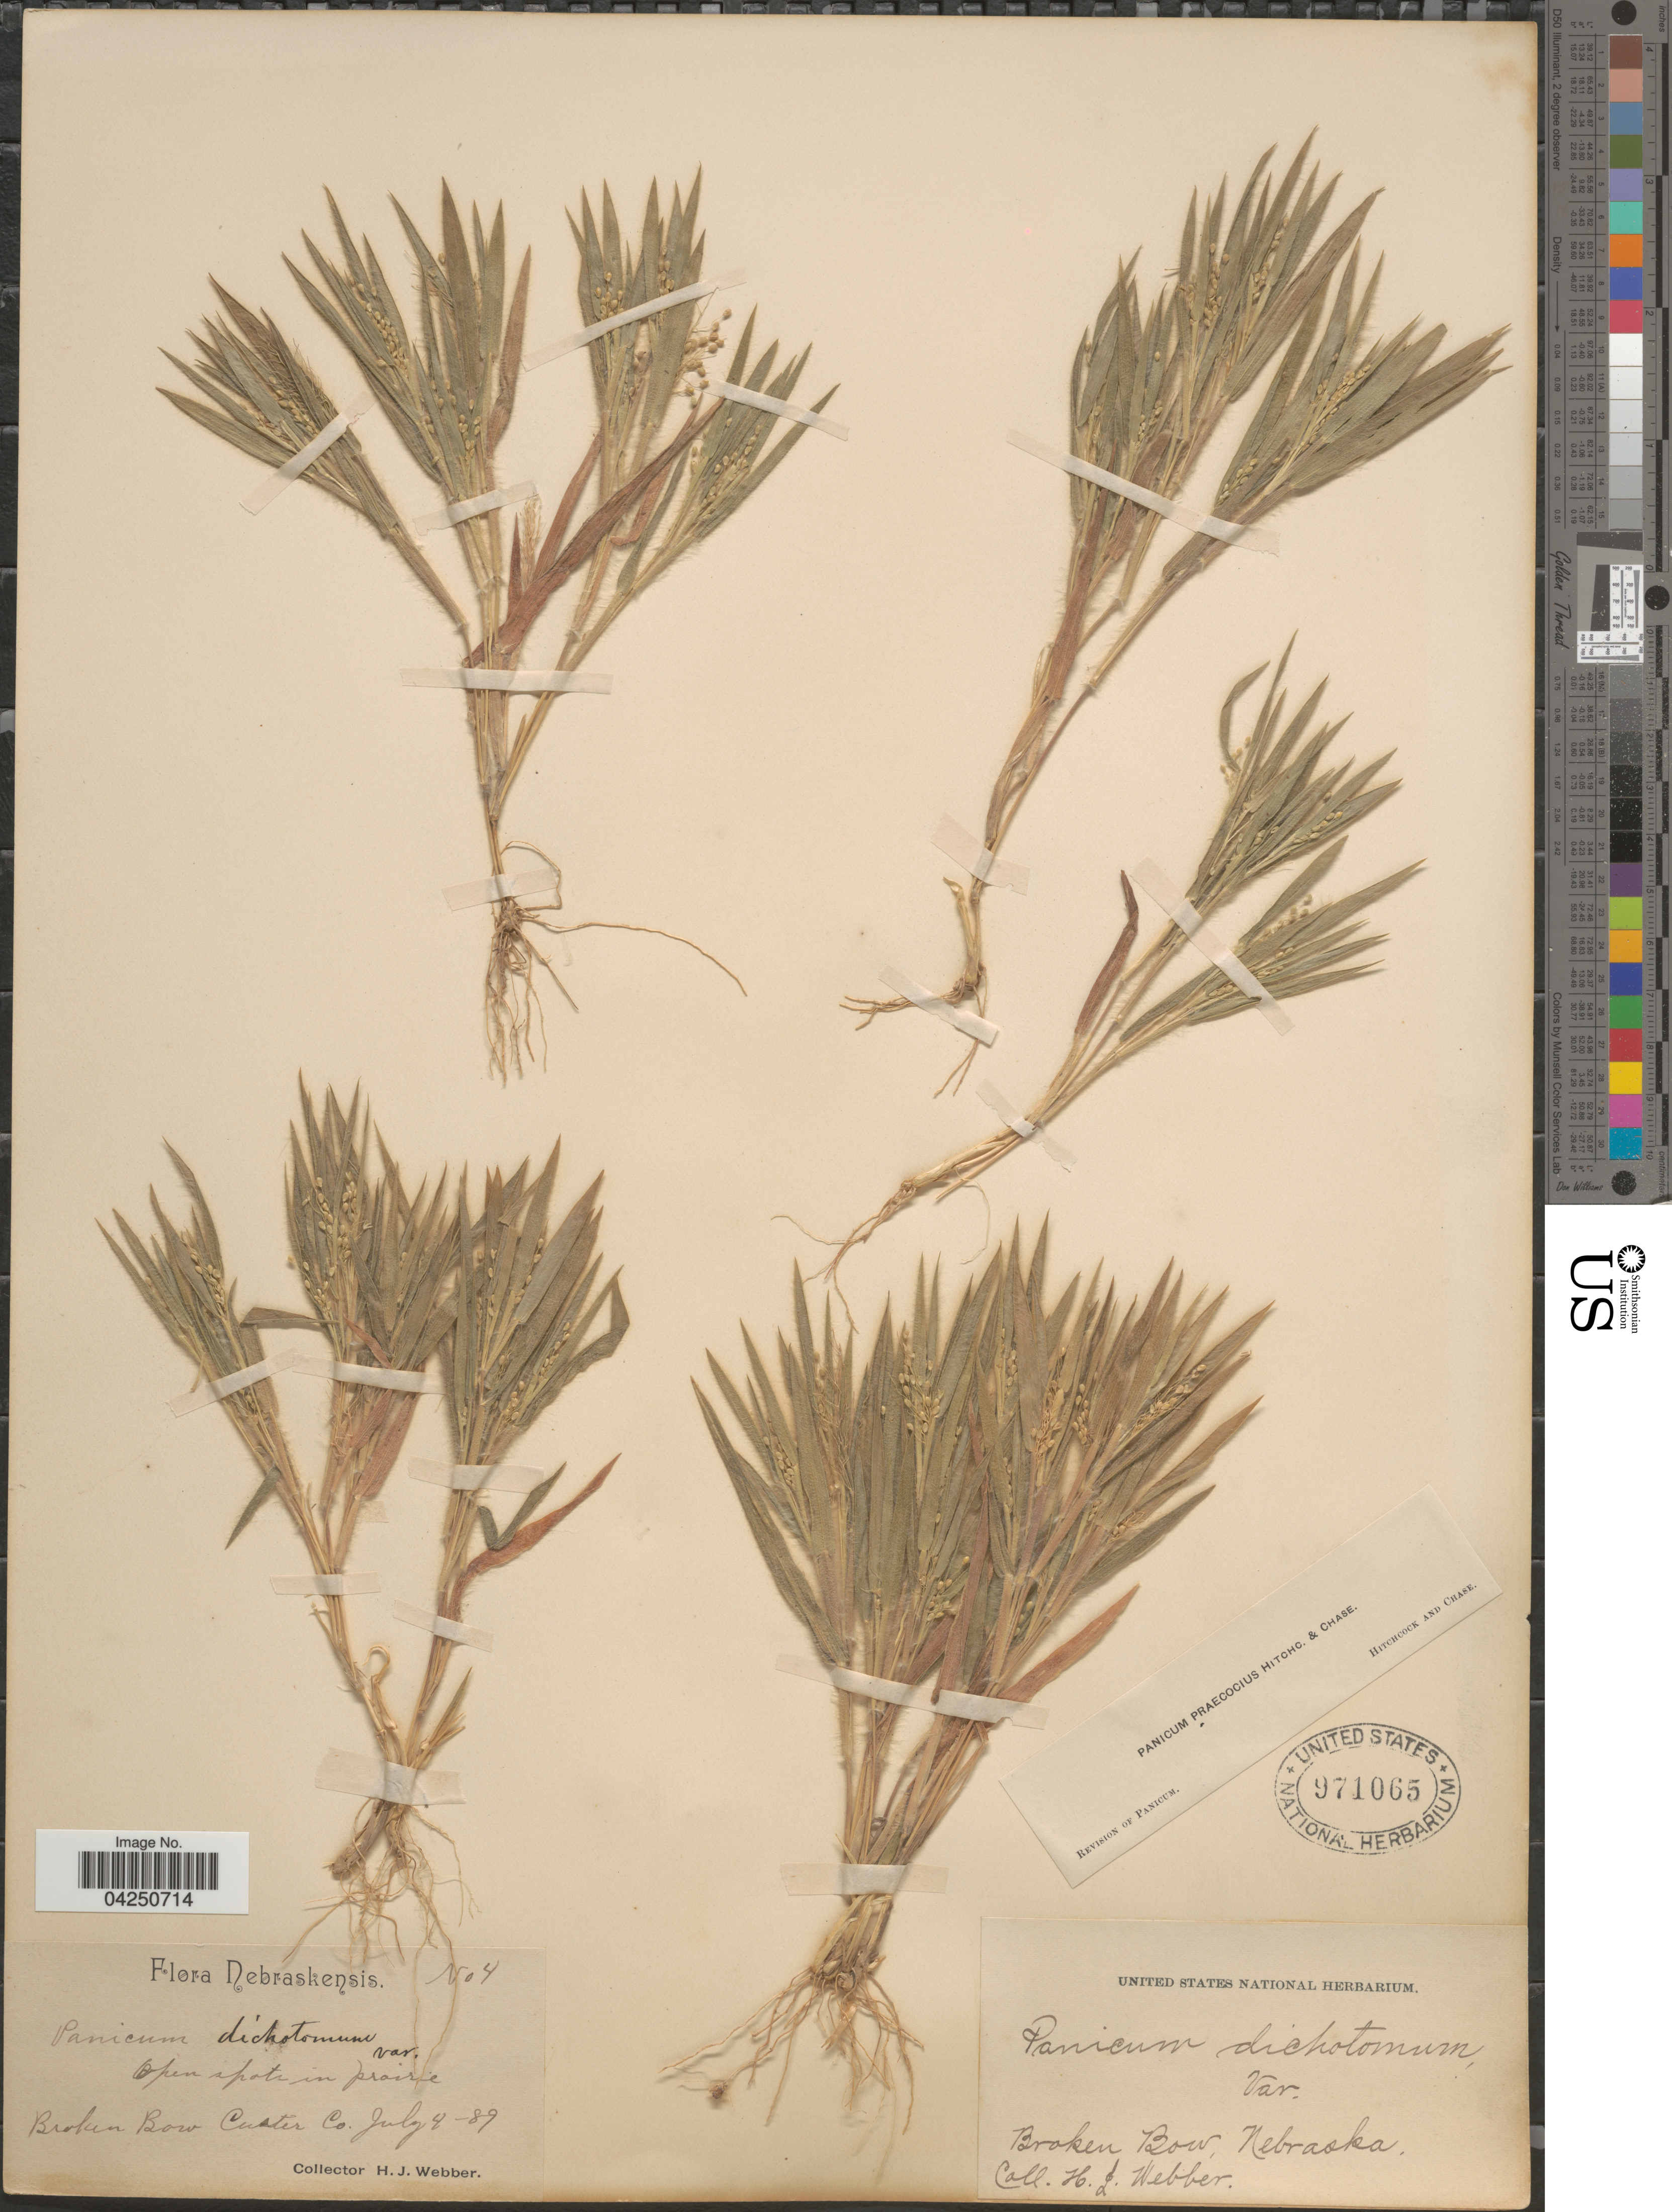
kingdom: Plantae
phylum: Tracheophyta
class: Liliopsida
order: Poales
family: Poaceae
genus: Dichanthelium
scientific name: Dichanthelium acuminatum var. acuminatum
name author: (Sw.) Gould & C.A. Clark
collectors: H. Webber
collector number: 4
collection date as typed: Transcribed d/m/y: 4/7/89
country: United States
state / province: Nebraska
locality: Open spots in prairie. Broken Bow. Custer Co.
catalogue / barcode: US 971065